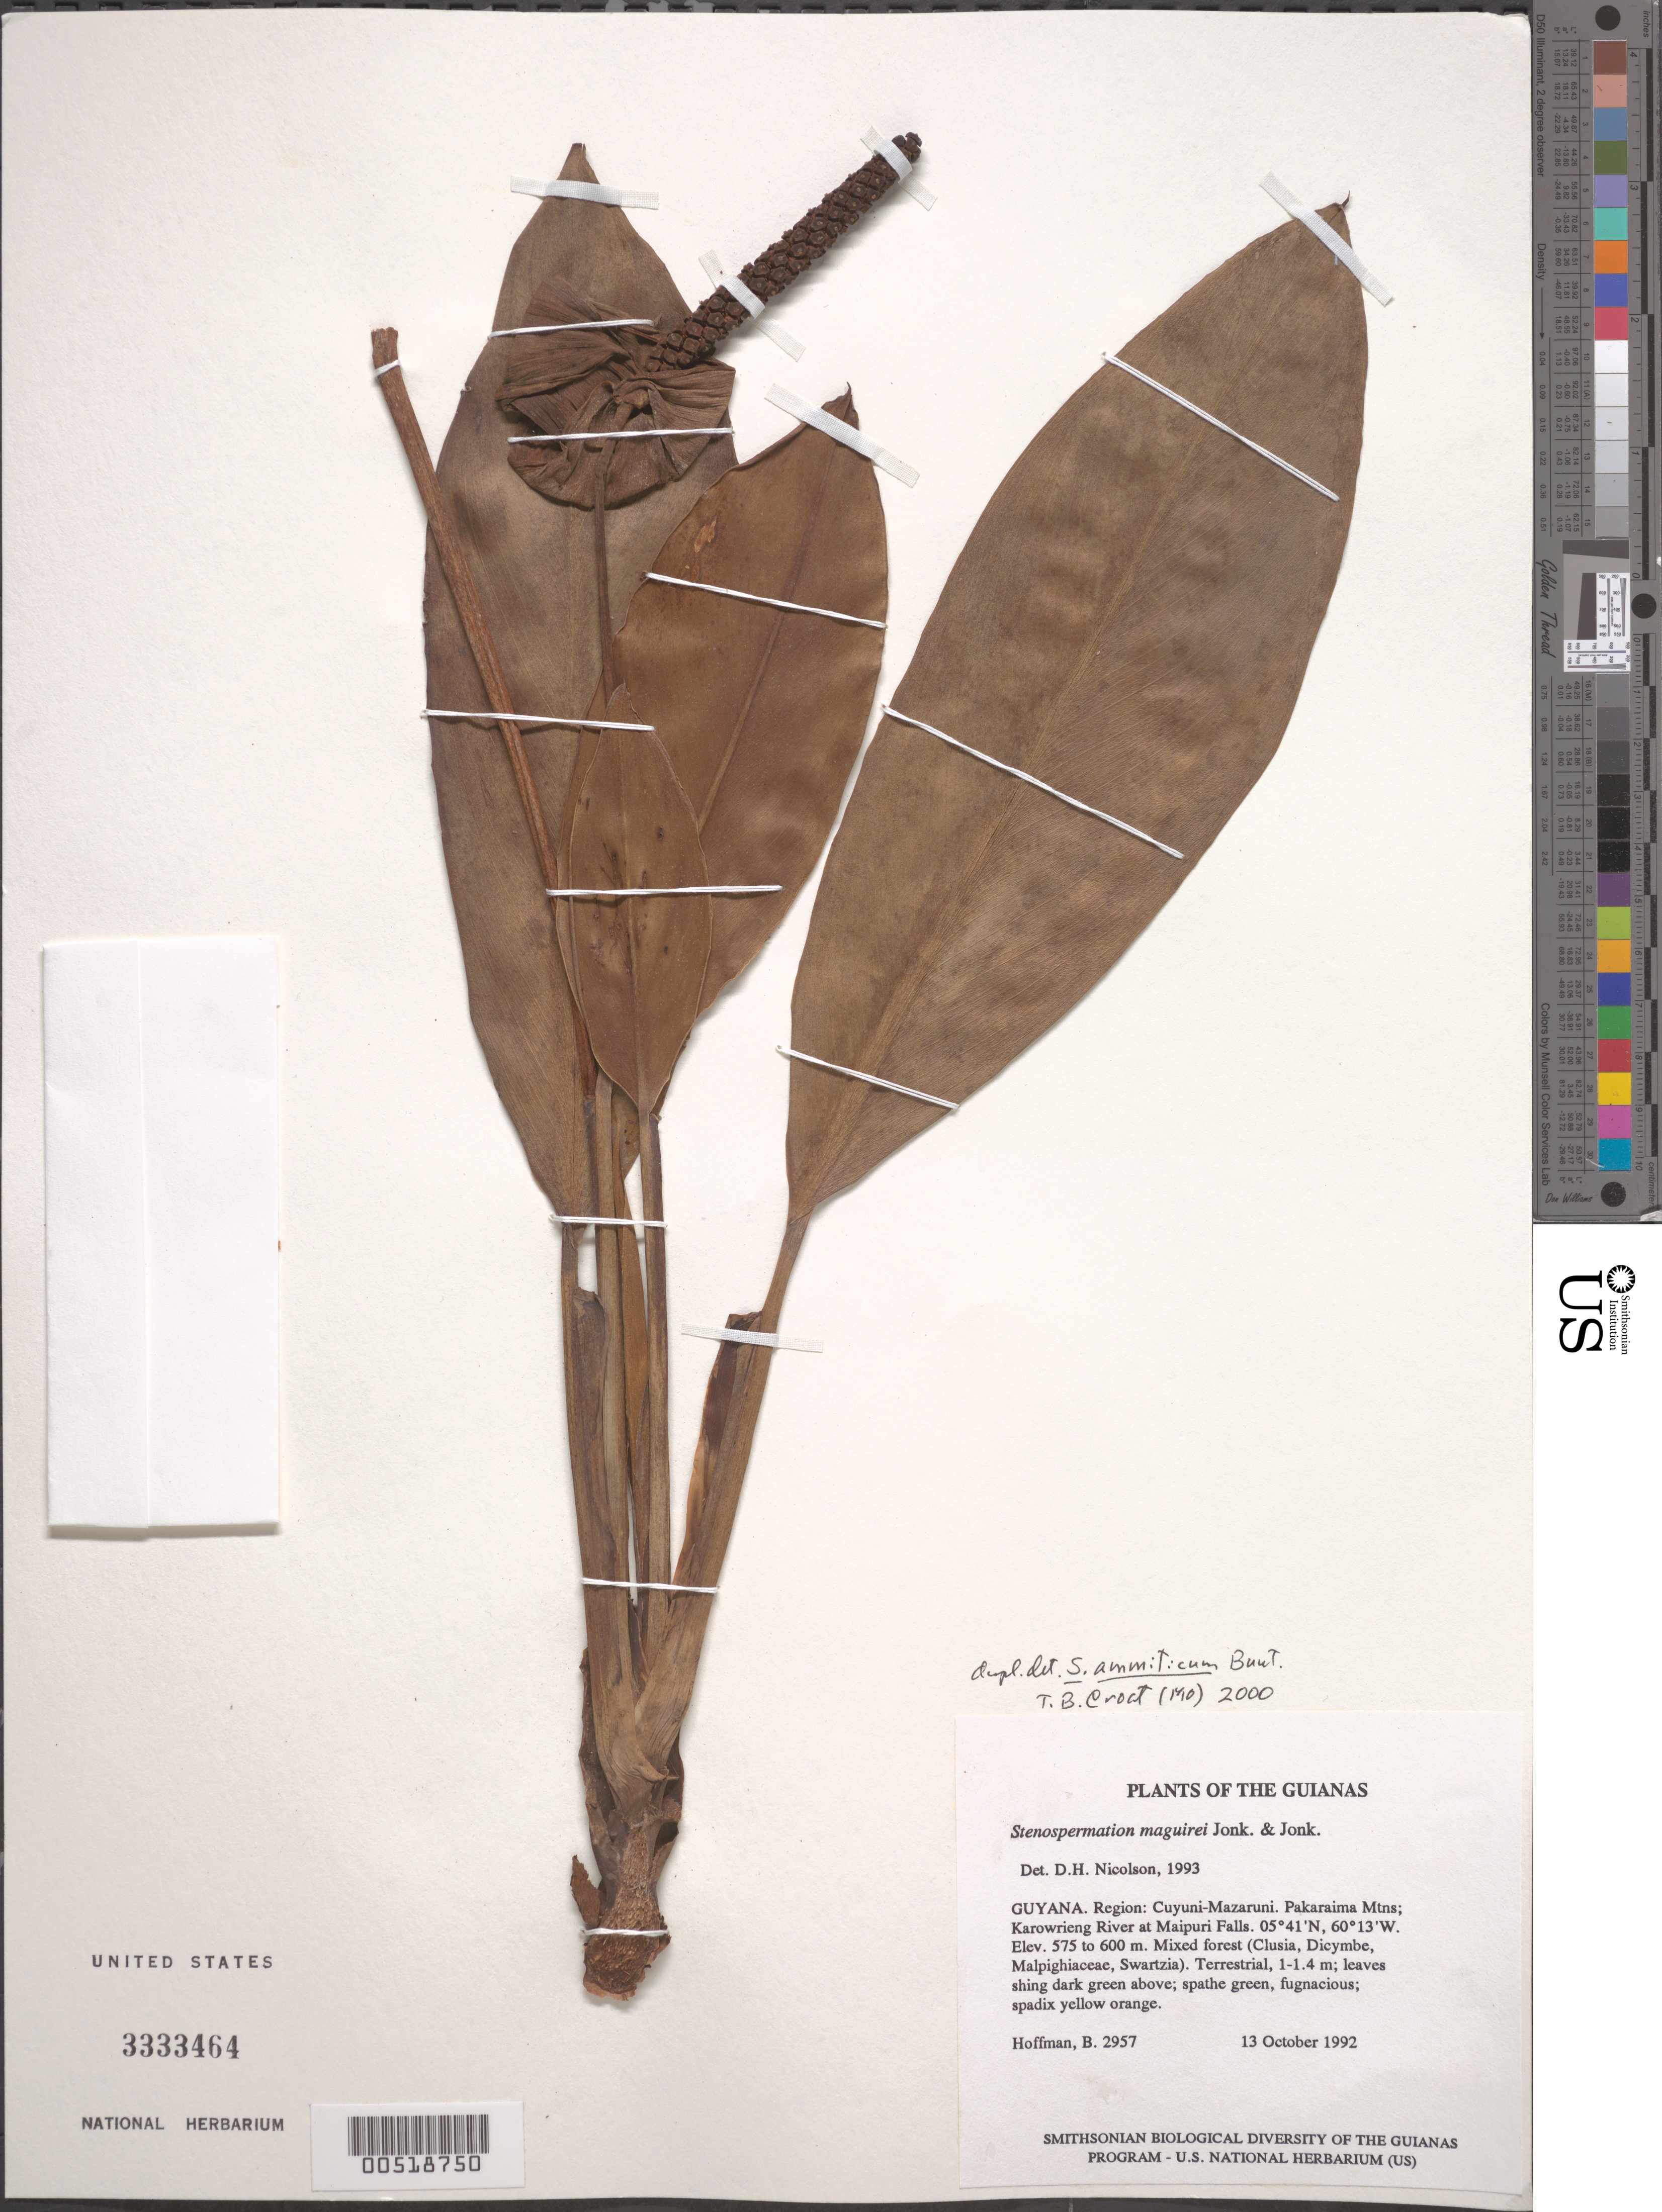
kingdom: Plantae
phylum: Tracheophyta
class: Liliopsida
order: Alismatales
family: Araceae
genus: Stenospermation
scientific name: Stenospermation ammiticum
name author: G.S. Bunting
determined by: Croat, Thomas B., Missouri Botanical Garden (MO)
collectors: B. Hoffman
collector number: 2957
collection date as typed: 13 October 1992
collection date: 1992-10-13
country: Guyana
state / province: Cuyuni-Mazaruni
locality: Pakaraima Mountains; Karowrieng River, at Maipuri Falls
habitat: Mixed forest (Clusia, Dicymbe, Malpighiaceae, Swartzia)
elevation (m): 575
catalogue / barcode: US 3333464